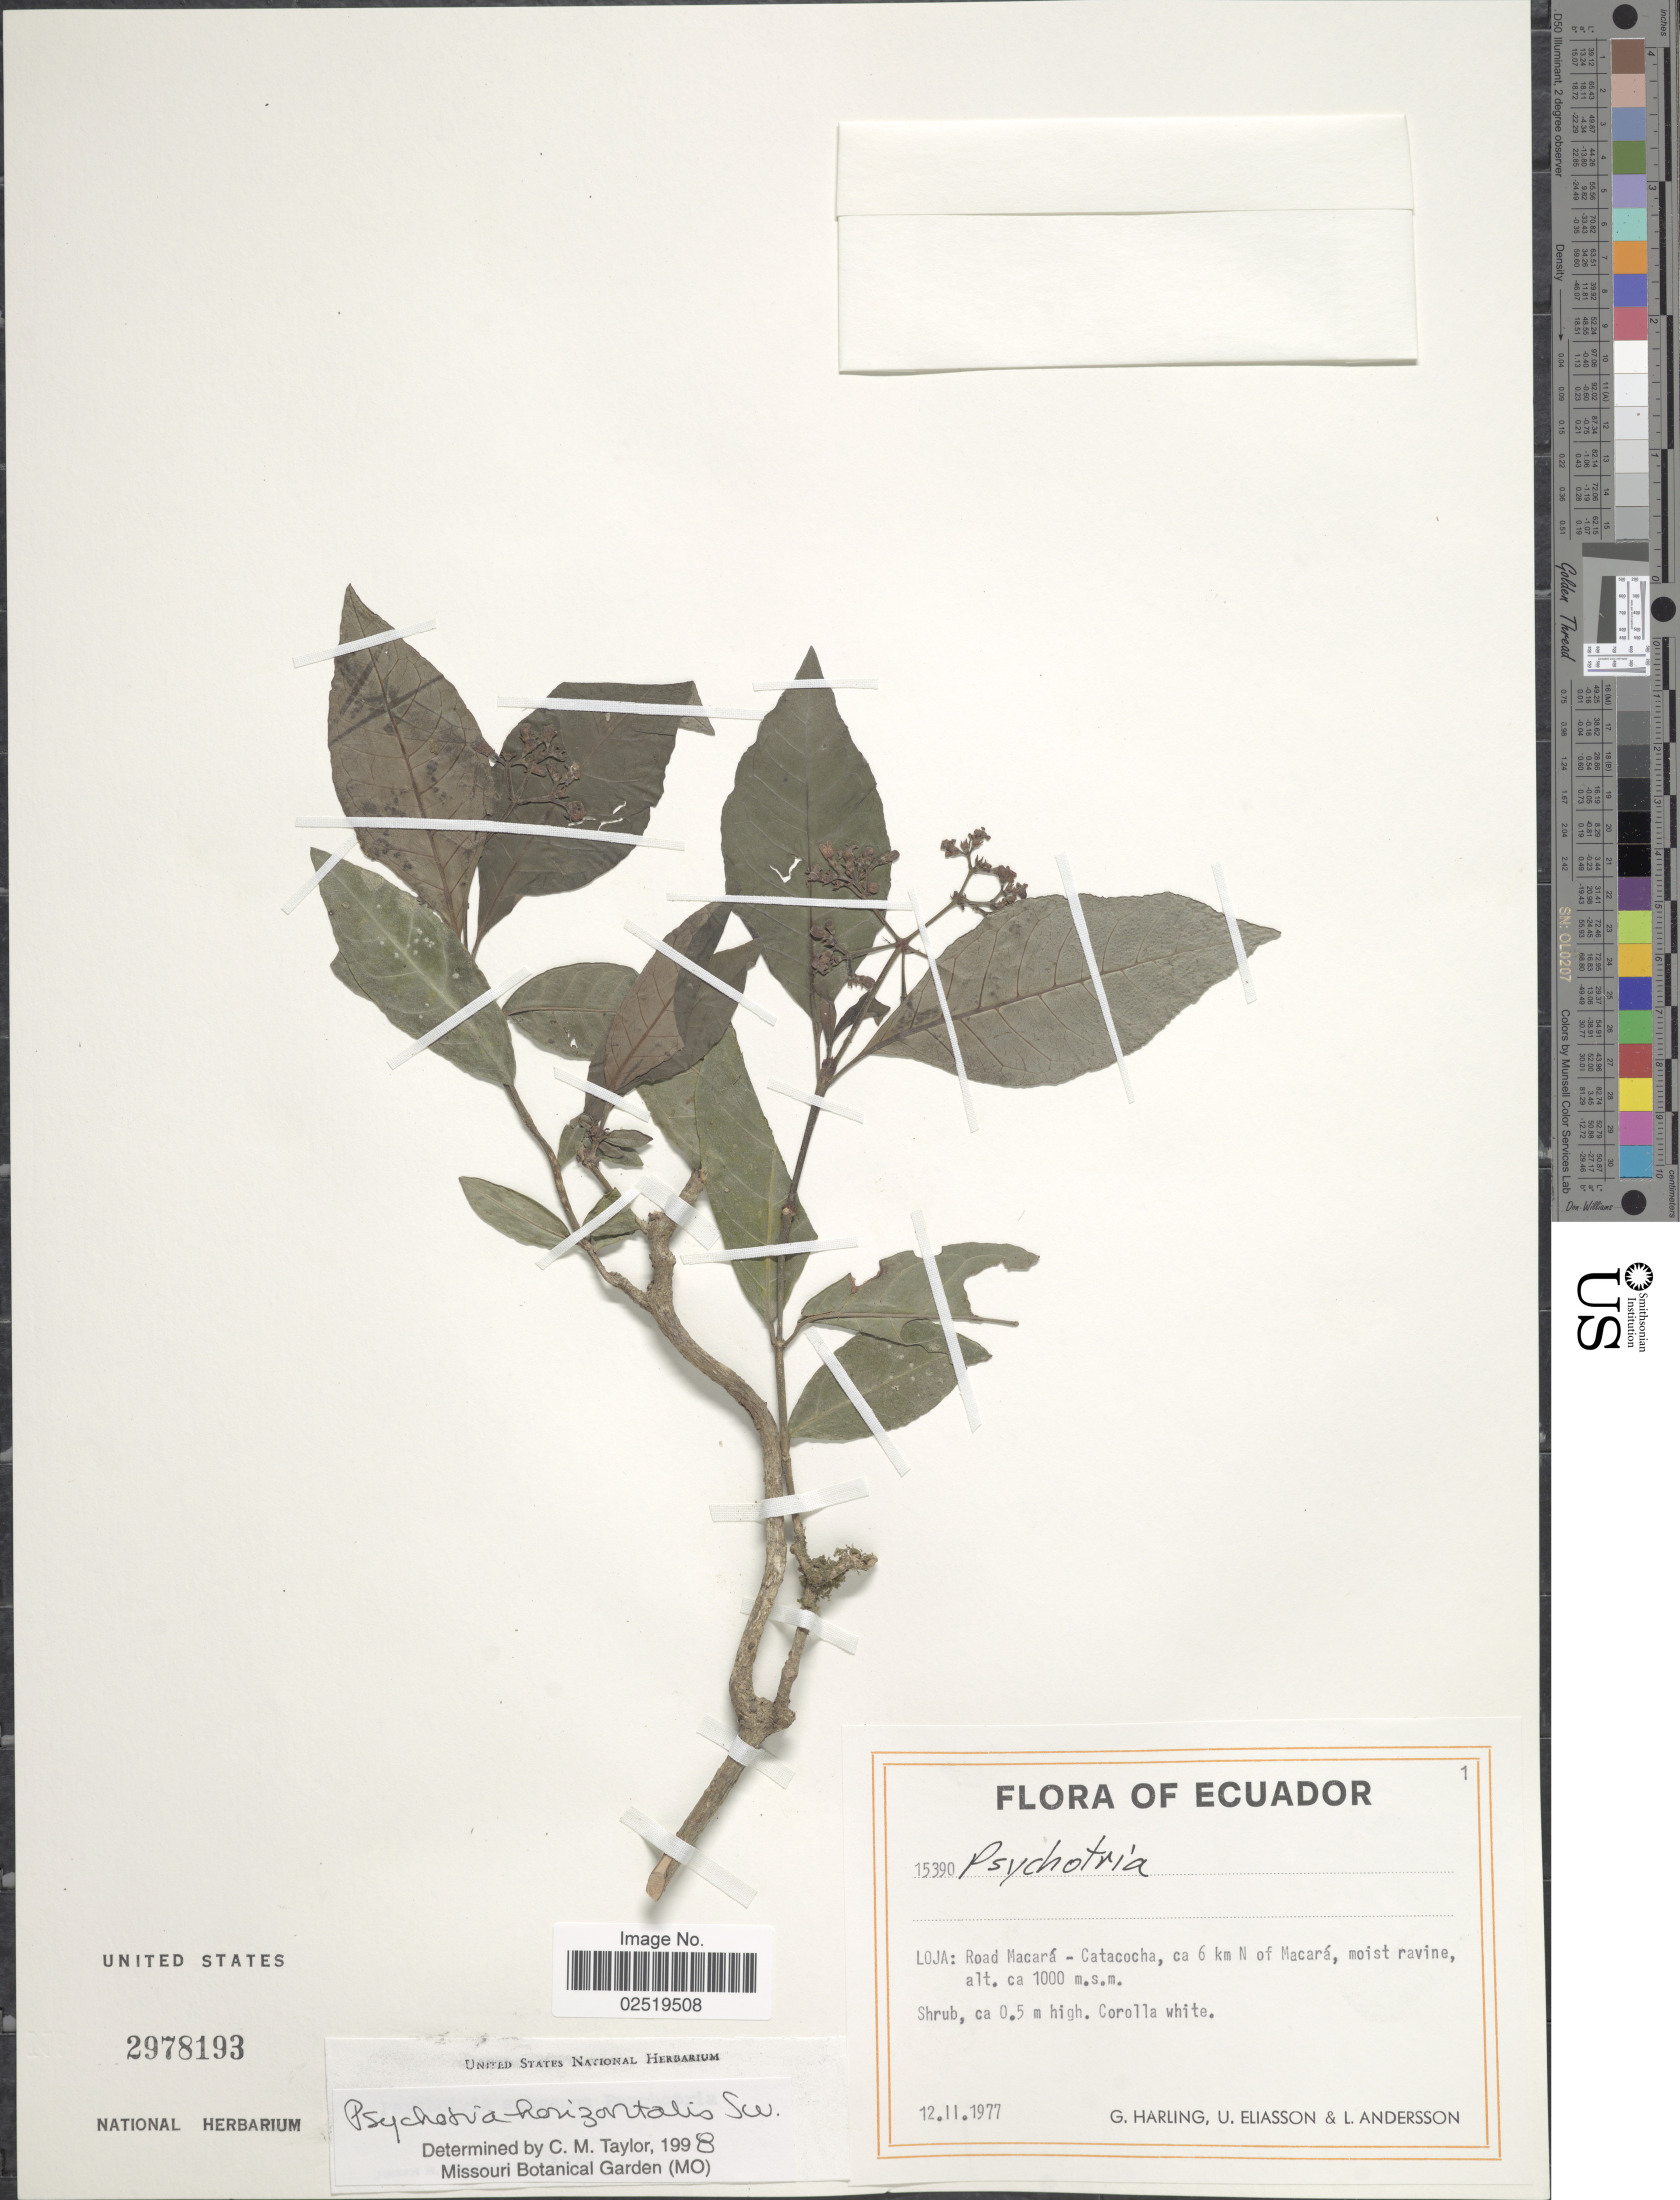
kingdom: Plantae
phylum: Tracheophyta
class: Magnoliopsida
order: Gentianales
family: Rubiaceae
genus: Psychotria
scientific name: Psychotria horizontalis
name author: Sw.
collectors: G. Harling, U. Eliasson & L. Andersson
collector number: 15390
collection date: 1977-02-12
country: Ecuador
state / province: Loja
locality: Road Macara-Catacocha, ca 6 Km N of Macara, moist ravine.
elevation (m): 1000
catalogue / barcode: US 2978193